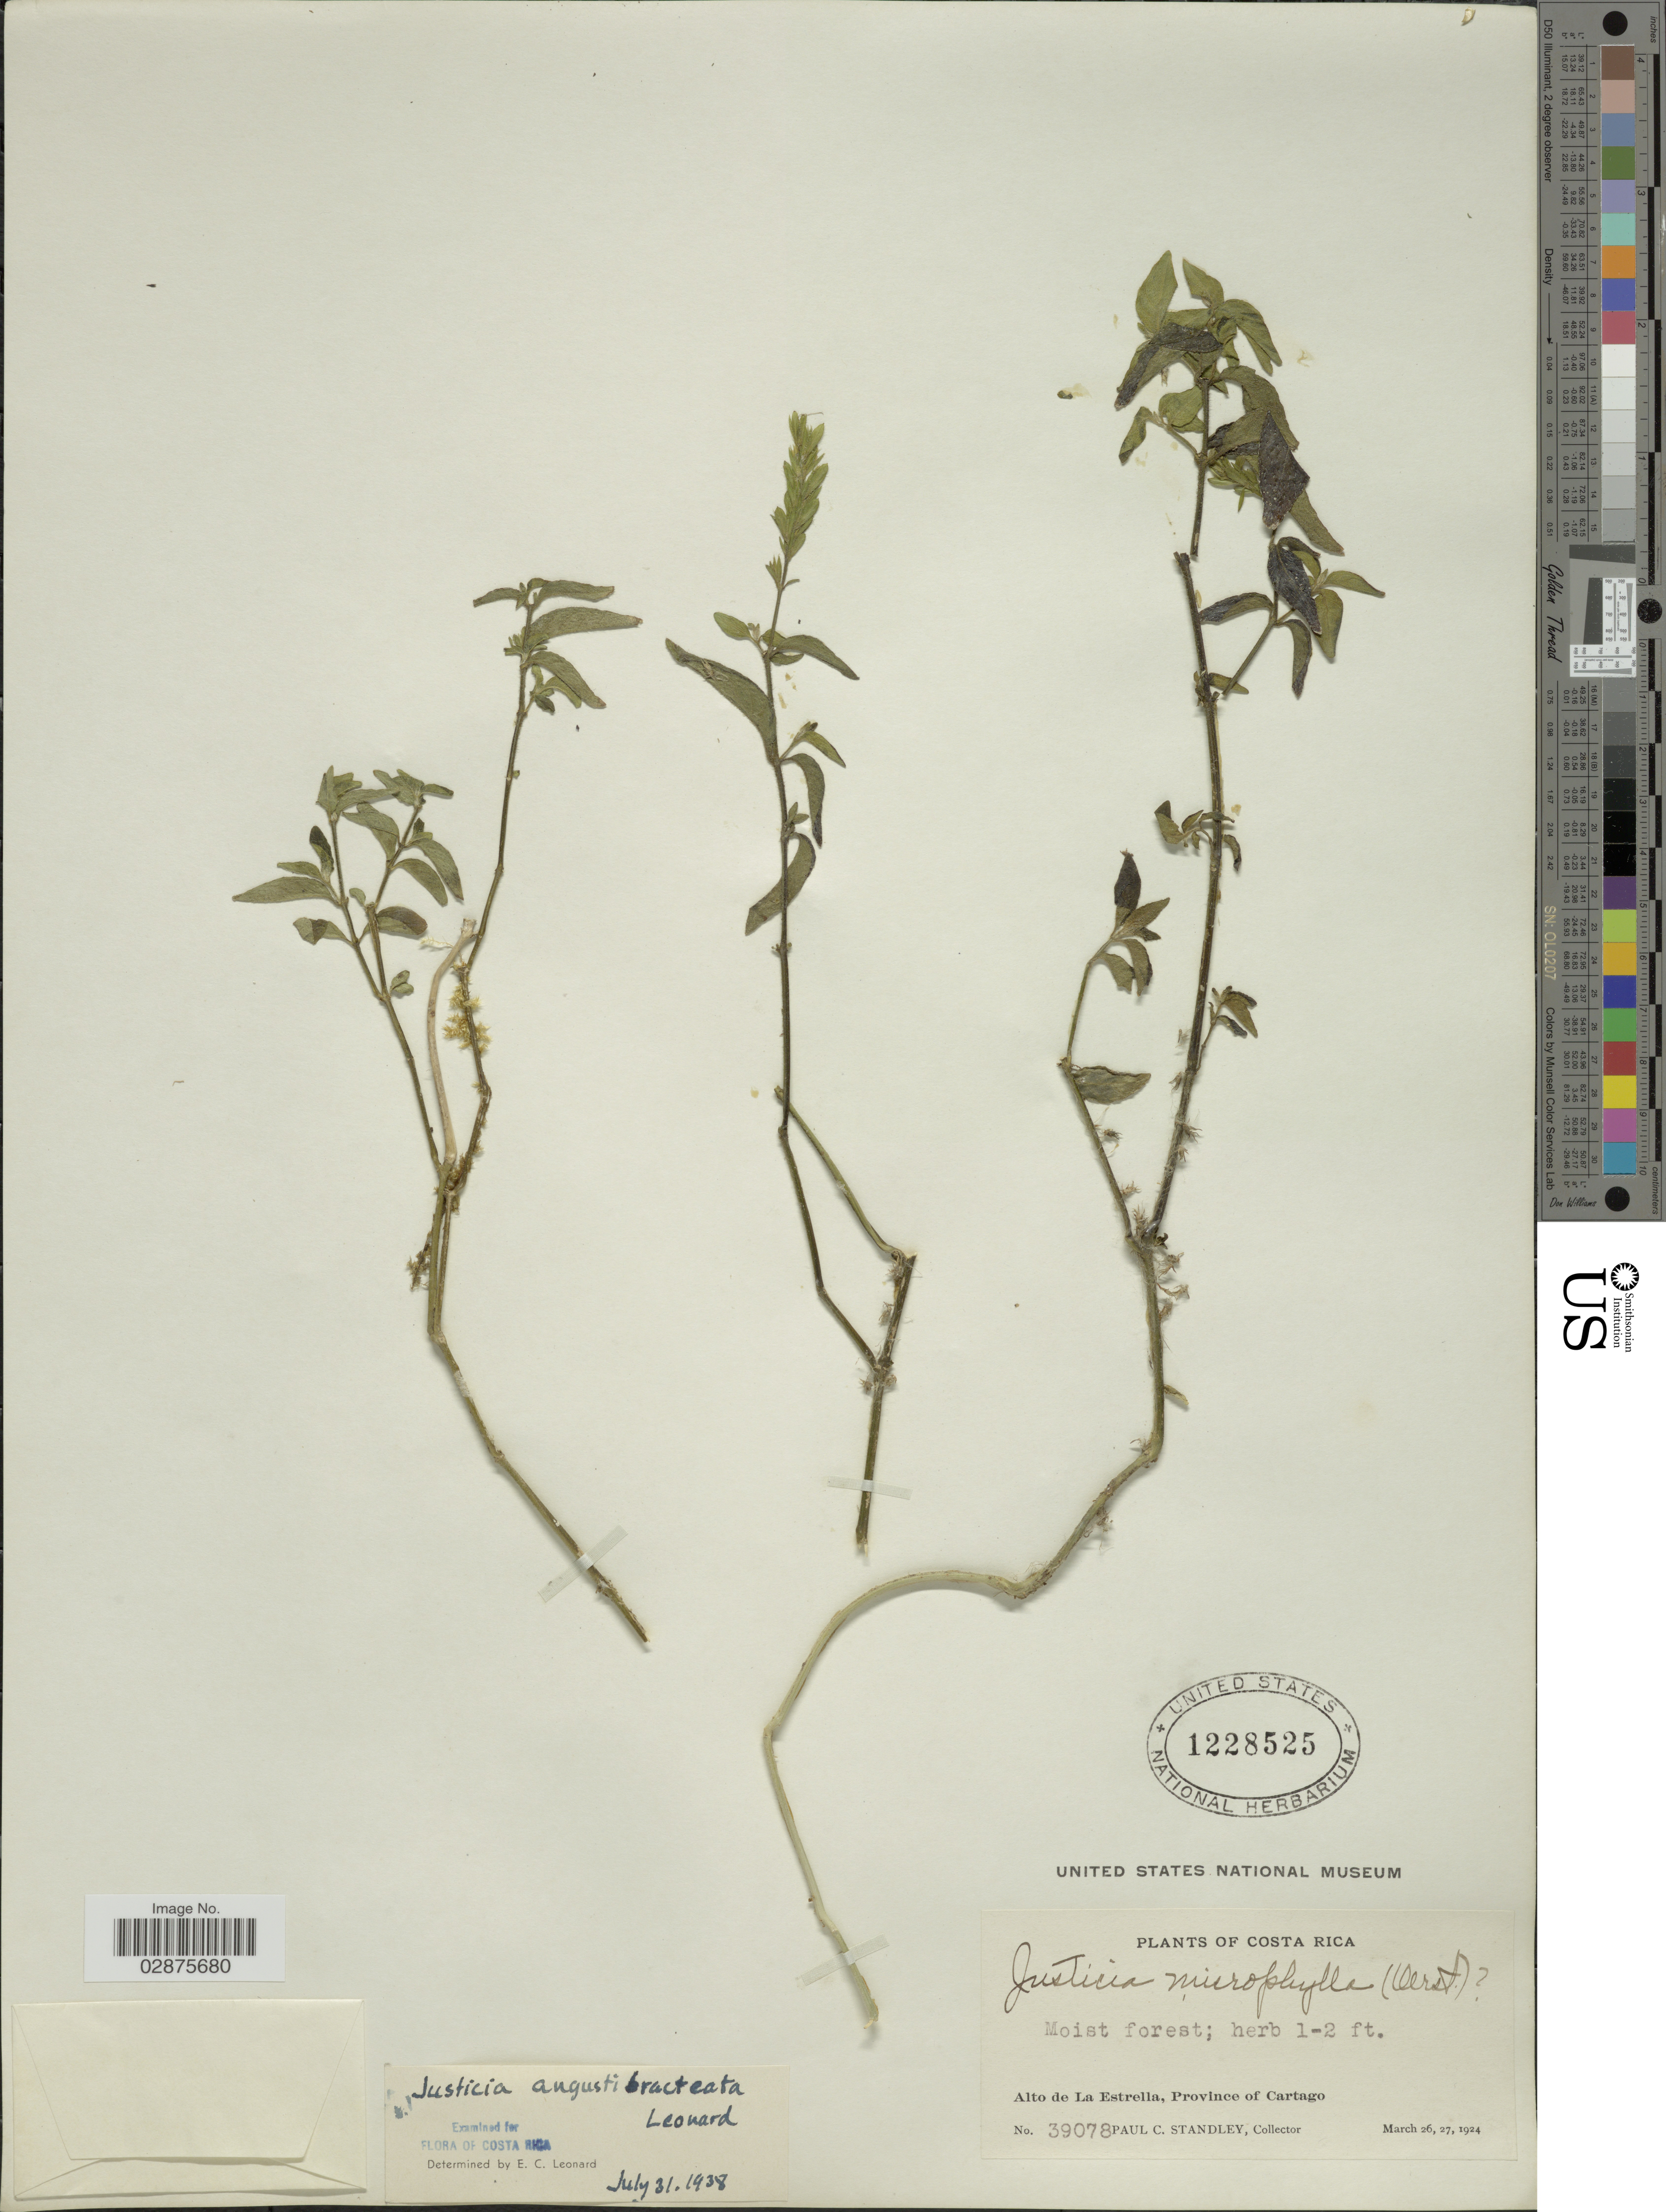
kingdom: Plantae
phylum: Tracheophyta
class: Magnoliopsida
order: Lamiales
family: Acanthaceae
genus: Justicia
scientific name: Justicia angustibracteata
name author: Leonard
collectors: P. C. Standley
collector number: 39078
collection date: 1924-03-26/1924-03-27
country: Costa Rica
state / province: Cartago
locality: Alto de La Estrella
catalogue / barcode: US 1228525